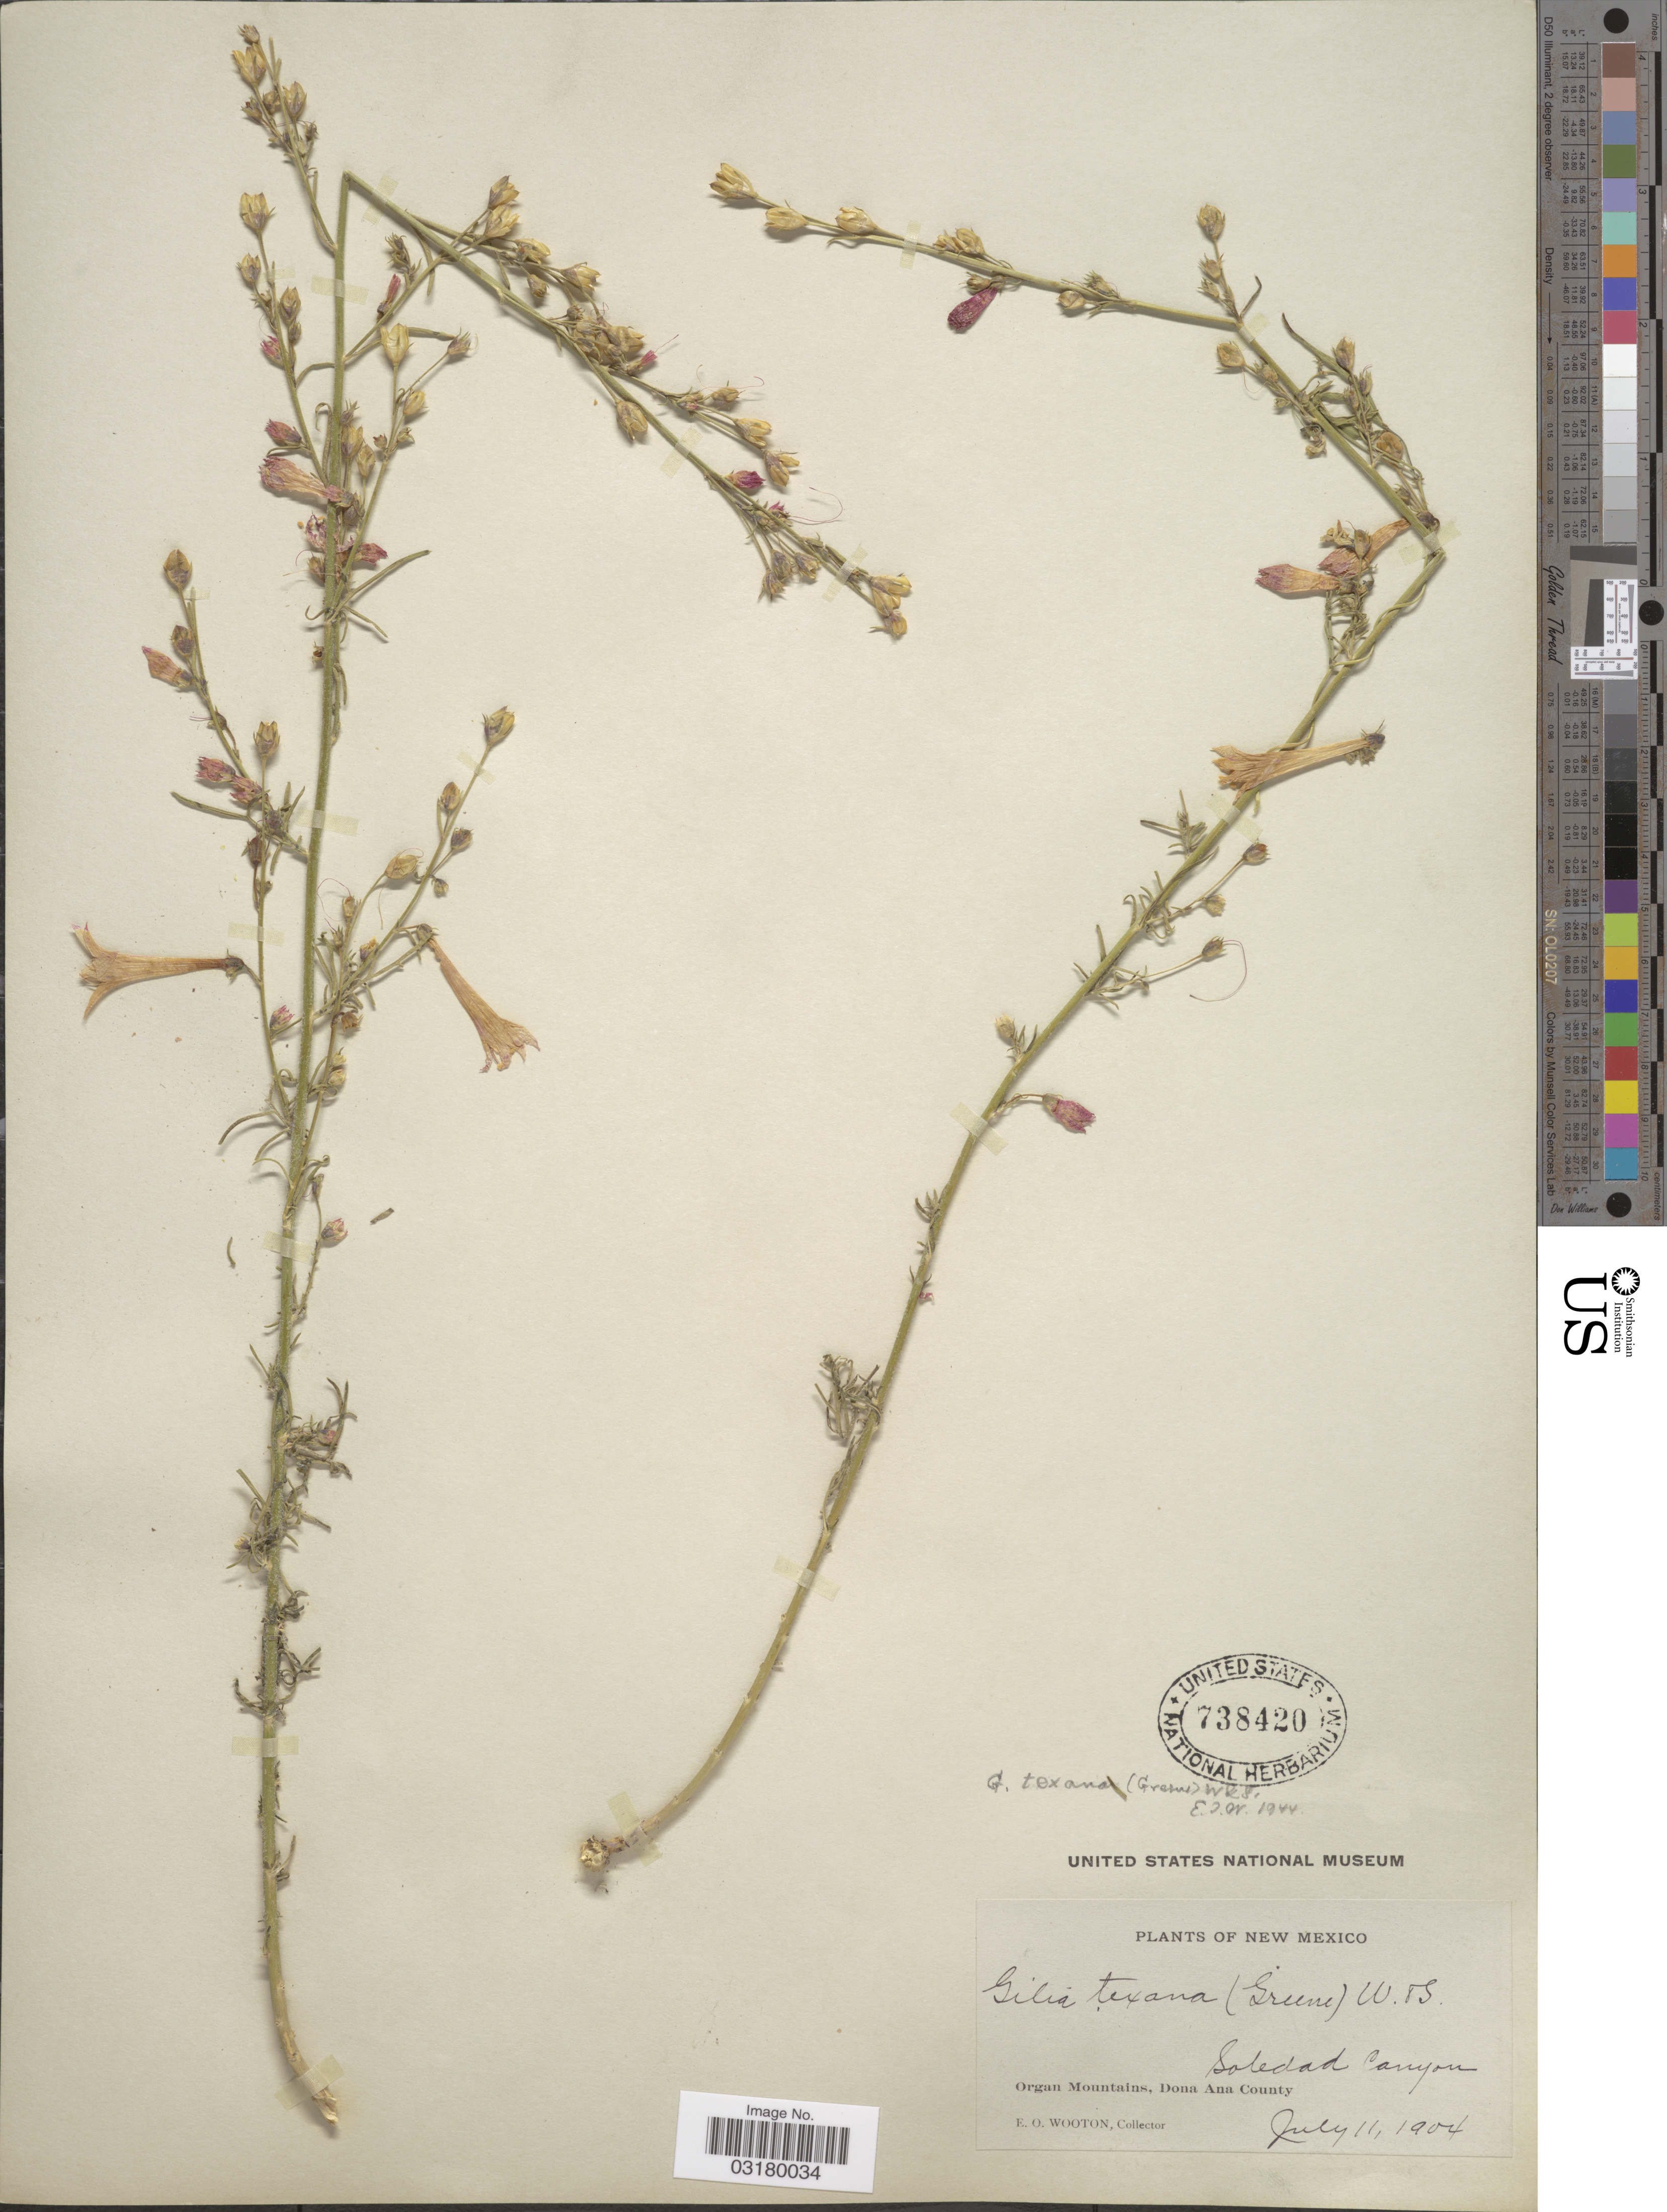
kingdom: Plantae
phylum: Tracheophyta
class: Magnoliopsida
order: Ericales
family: Polemoniaceae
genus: Ipomopsis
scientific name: Ipomopsis aggregata subsp. formosissima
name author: (Greene) Wherry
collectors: E. O. Wooton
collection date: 1904-07-11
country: United States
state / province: New Mexico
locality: Soledad Canyon. Organ Mountains, Dona Ana County.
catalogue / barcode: US 738420